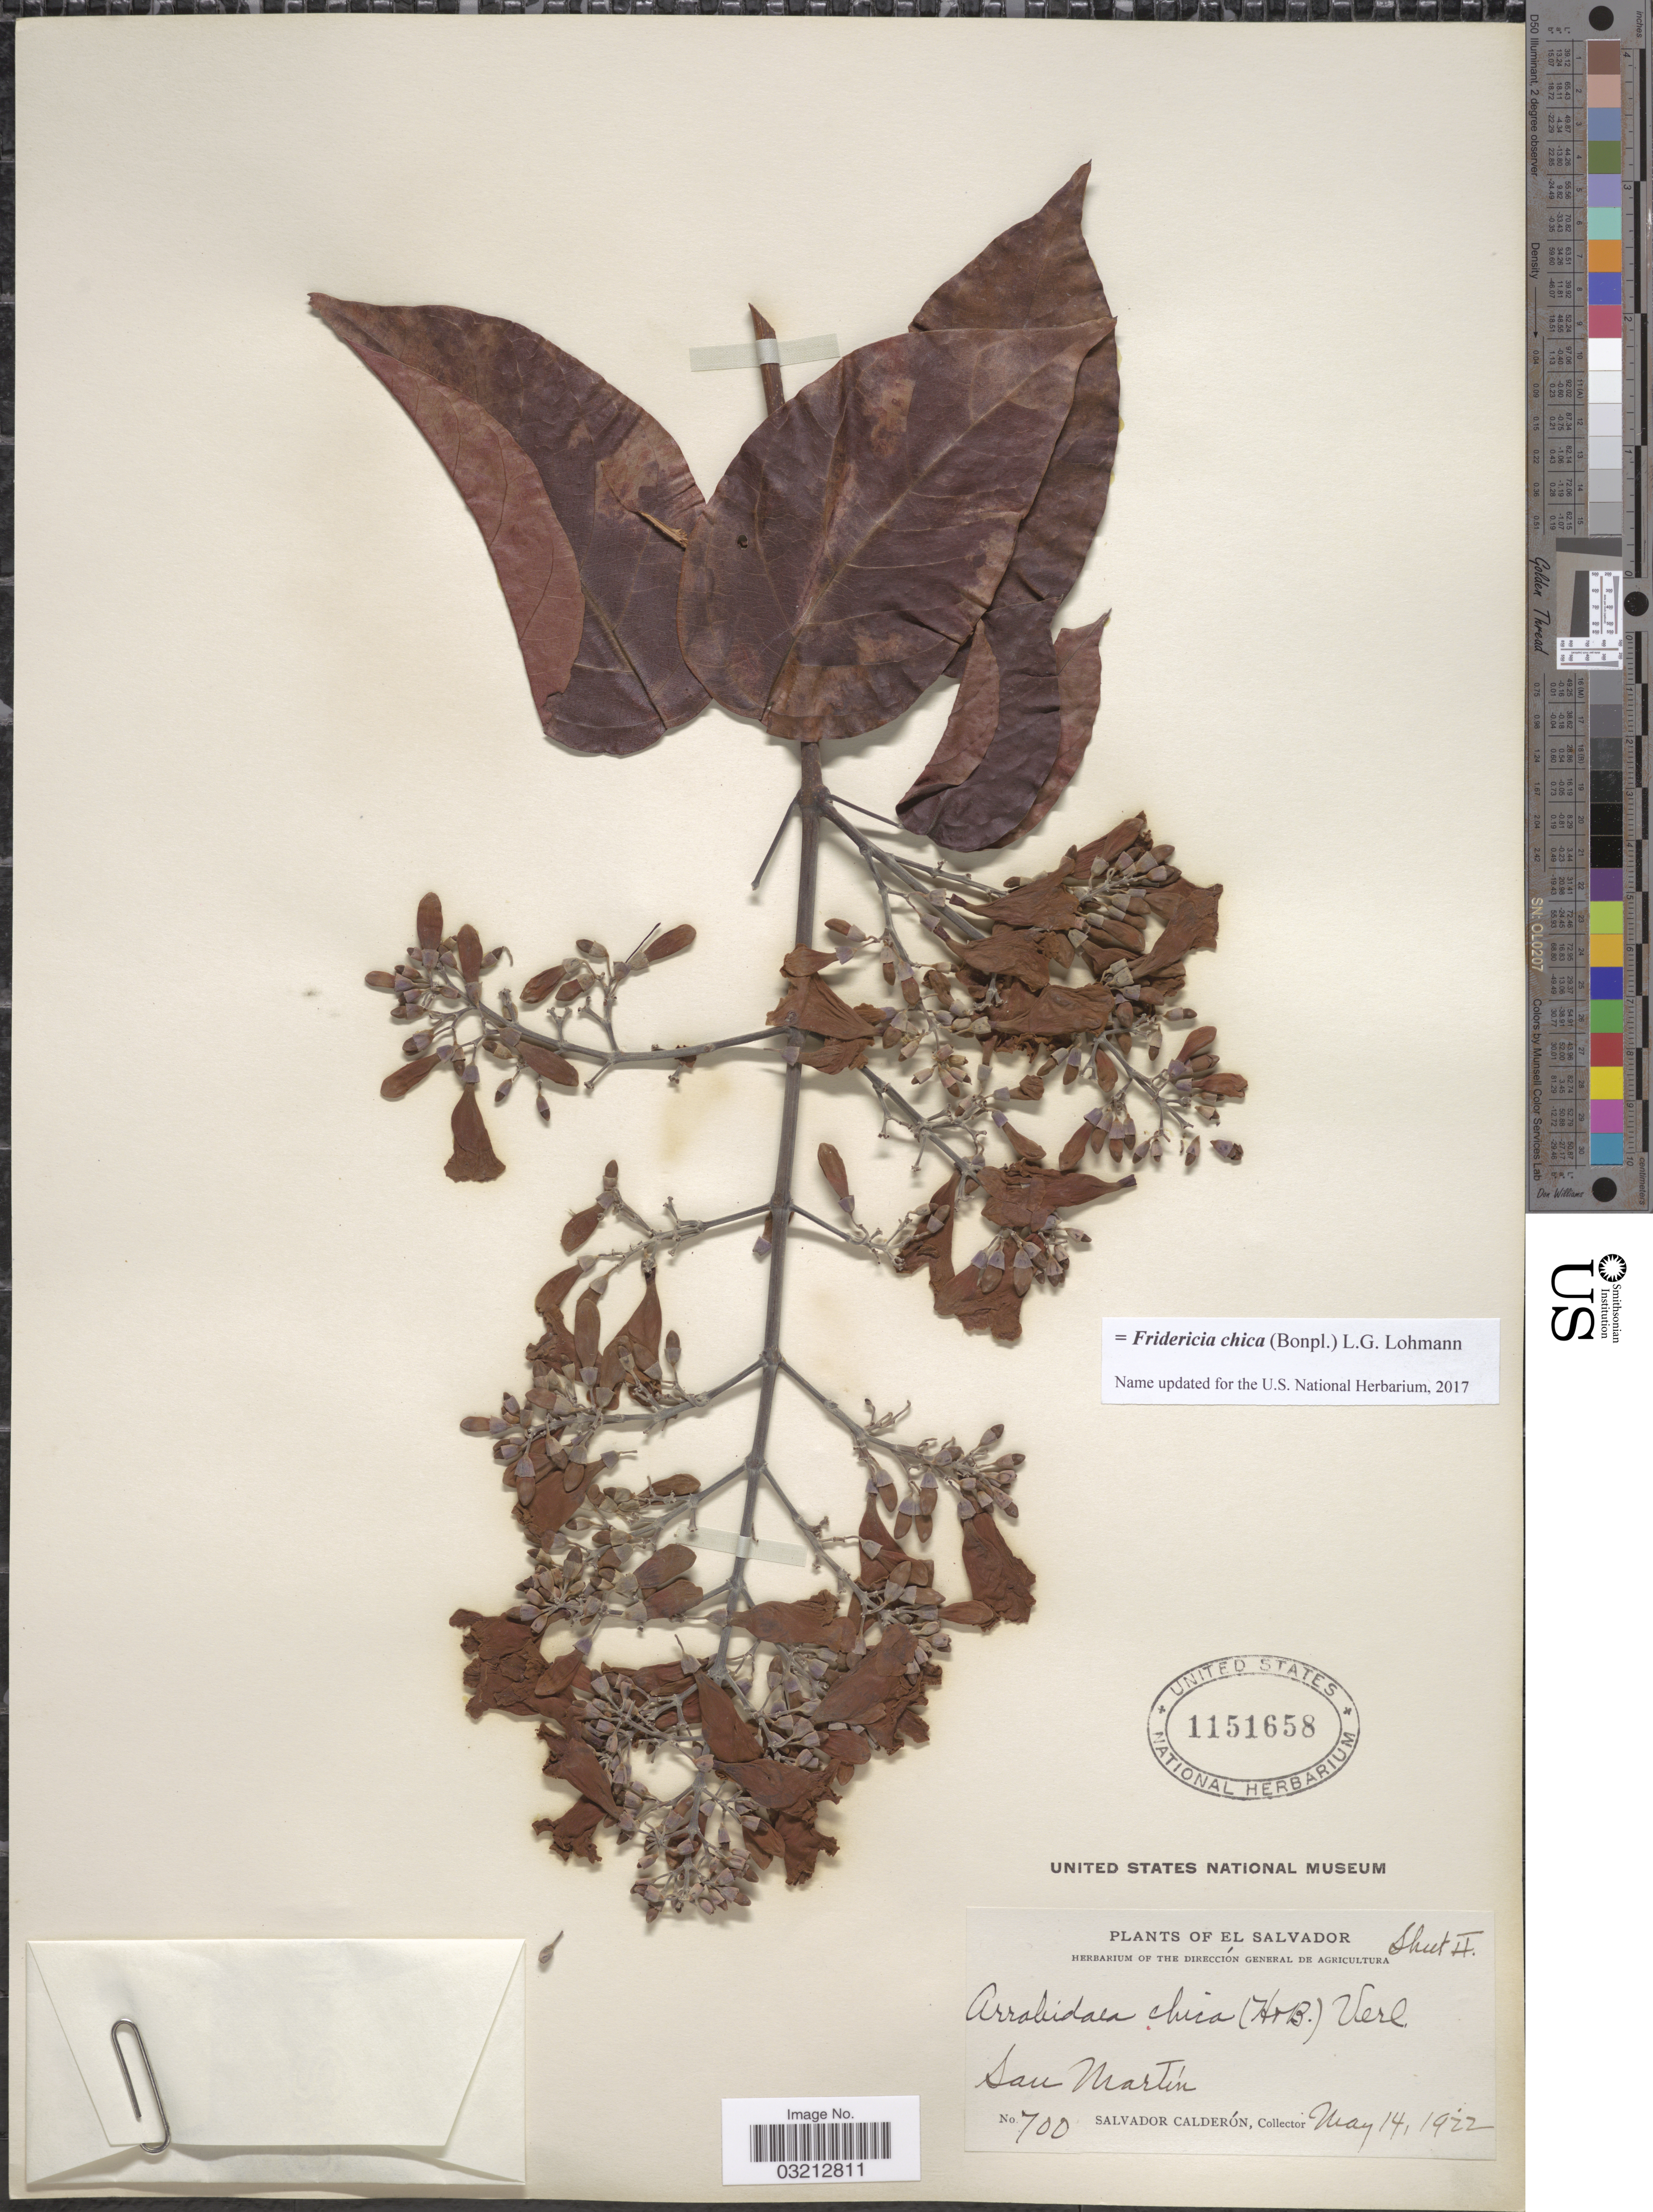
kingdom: Plantae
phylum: Tracheophyta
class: Magnoliopsida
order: Lamiales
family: Bignoniaceae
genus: Fridericia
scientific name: Fridericia chica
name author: (Bonpl.) L.G. Lohmann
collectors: S. Calderón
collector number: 700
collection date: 1922-05-14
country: El Salvador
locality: San Martín.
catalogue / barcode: US 1151658